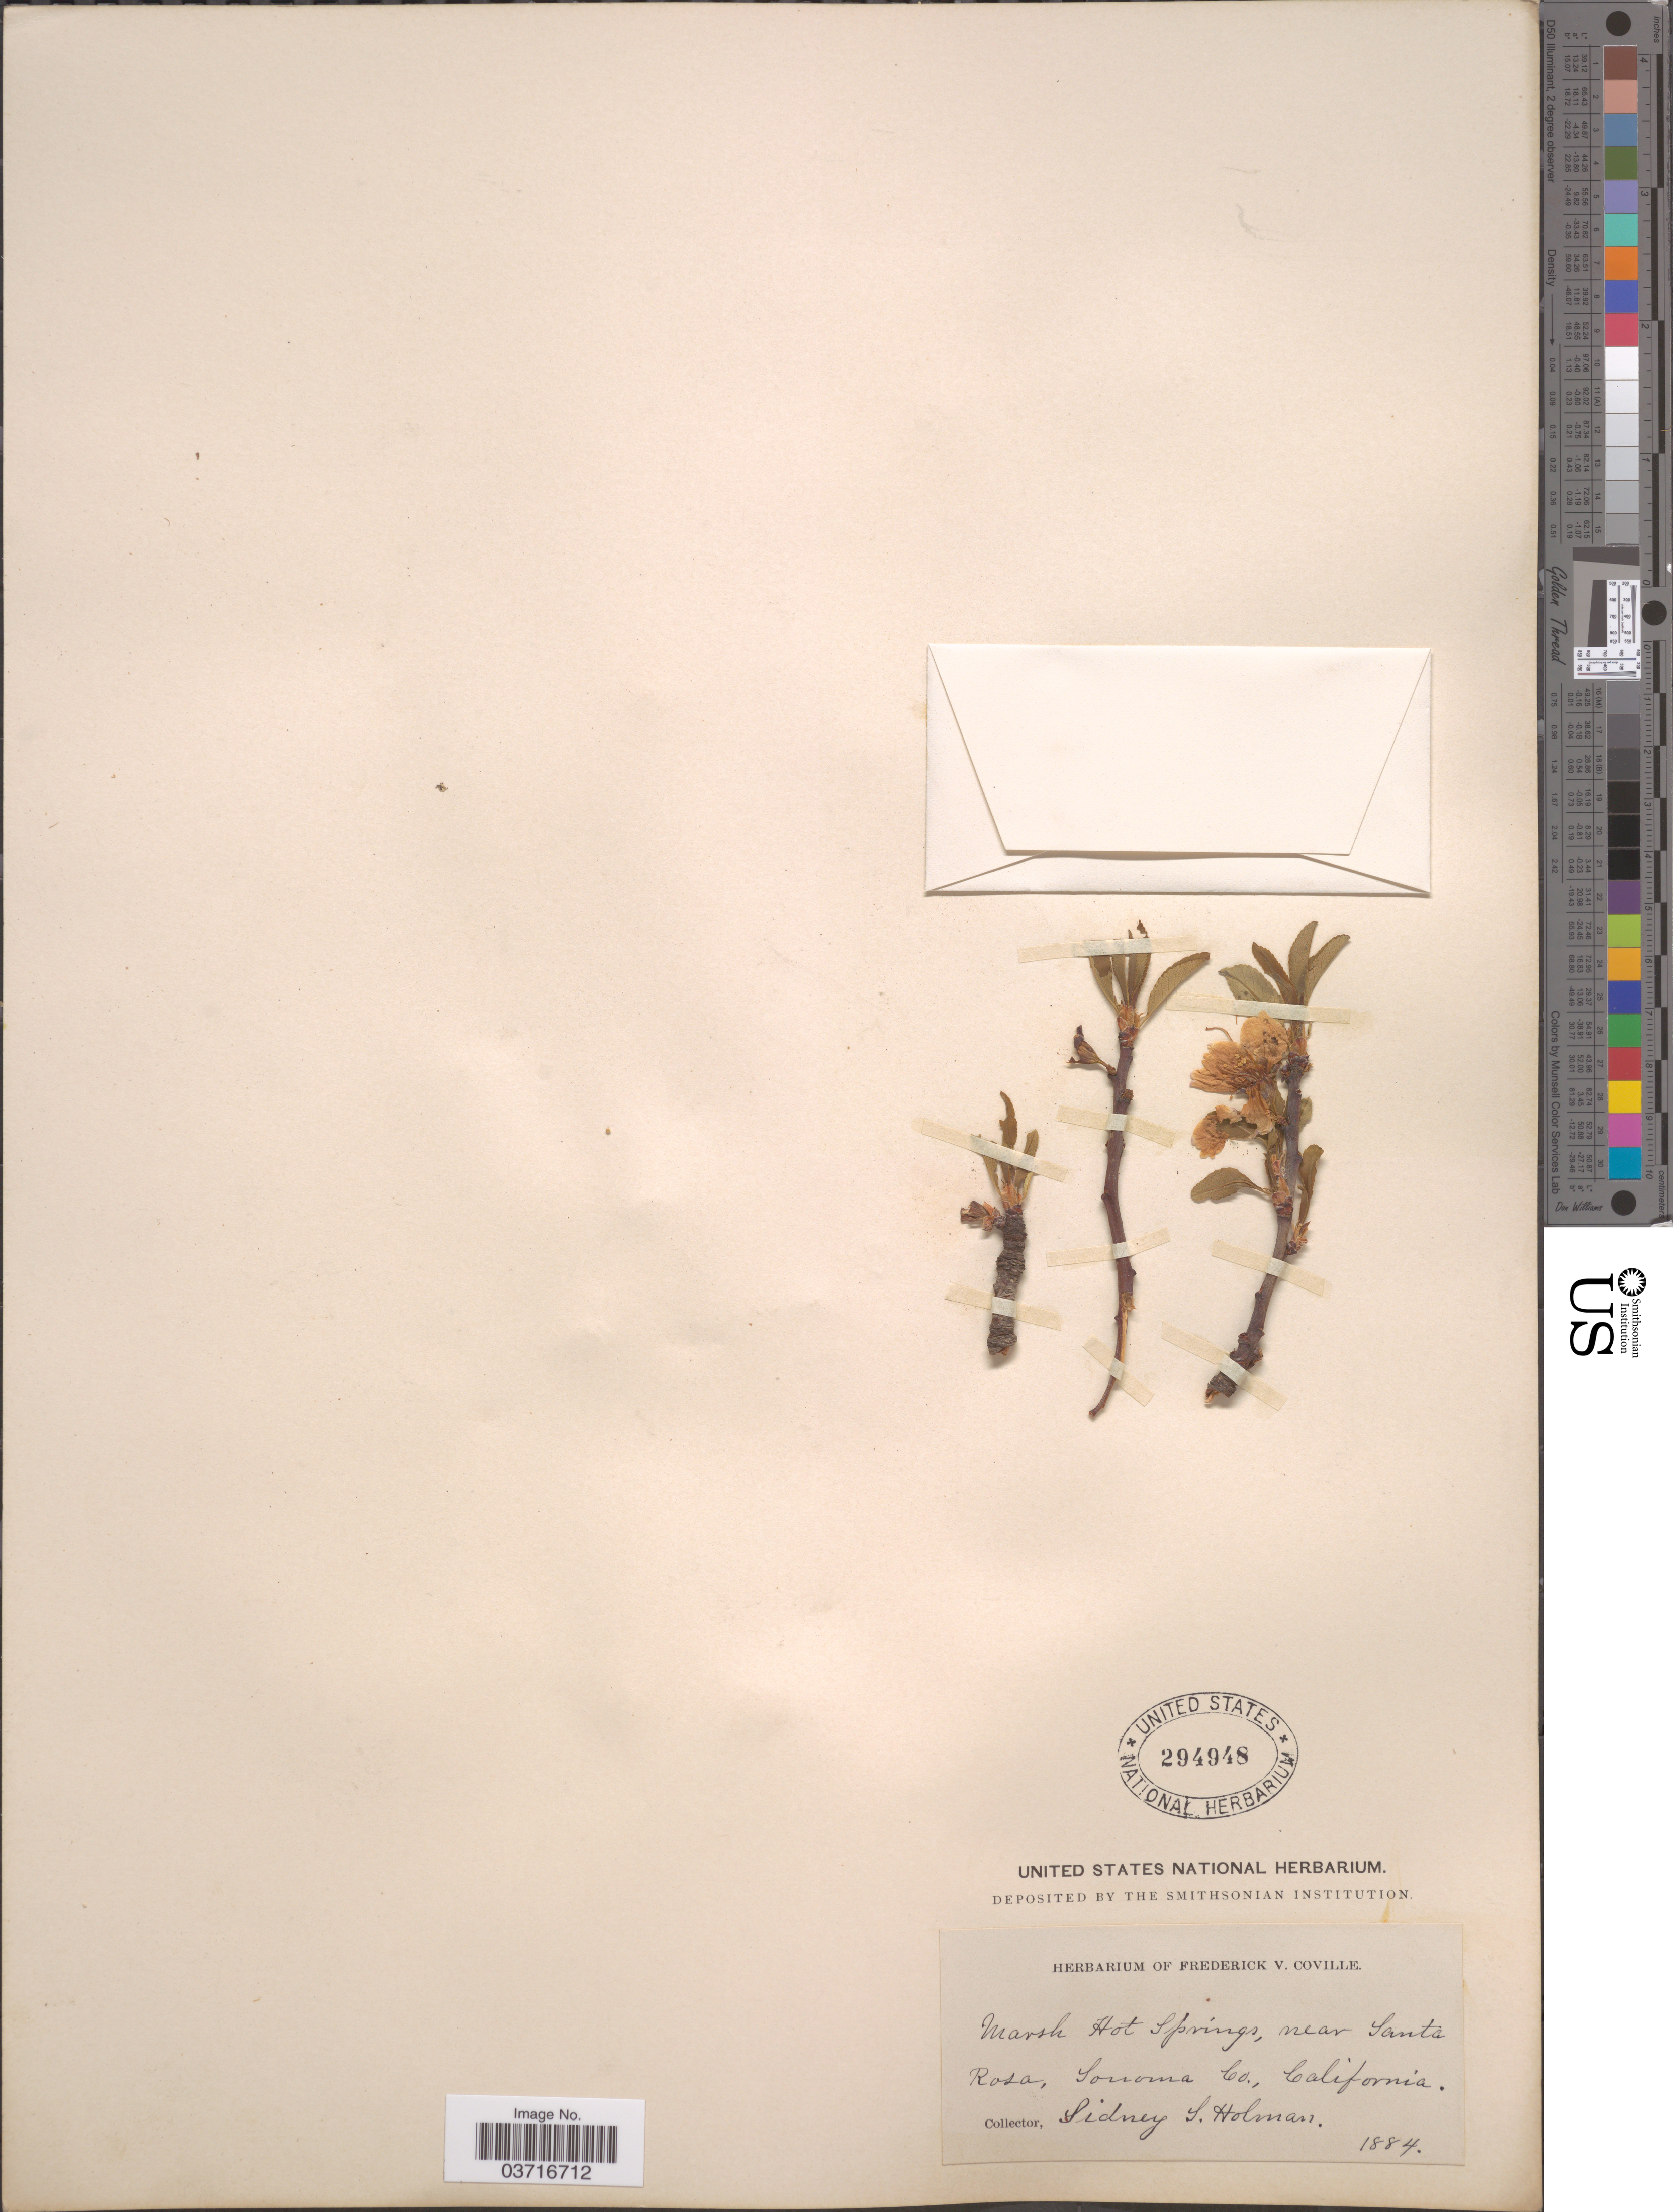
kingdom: Plantae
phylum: Tracheophyta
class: Magnoliopsida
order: Rosales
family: Rosaceae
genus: Prunus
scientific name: Prunus sp.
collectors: S. Holman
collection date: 1884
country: United States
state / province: California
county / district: Sonoma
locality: Marsh Hot Springs, near Santa Rosa, Sonoma Co.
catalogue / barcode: US 294948